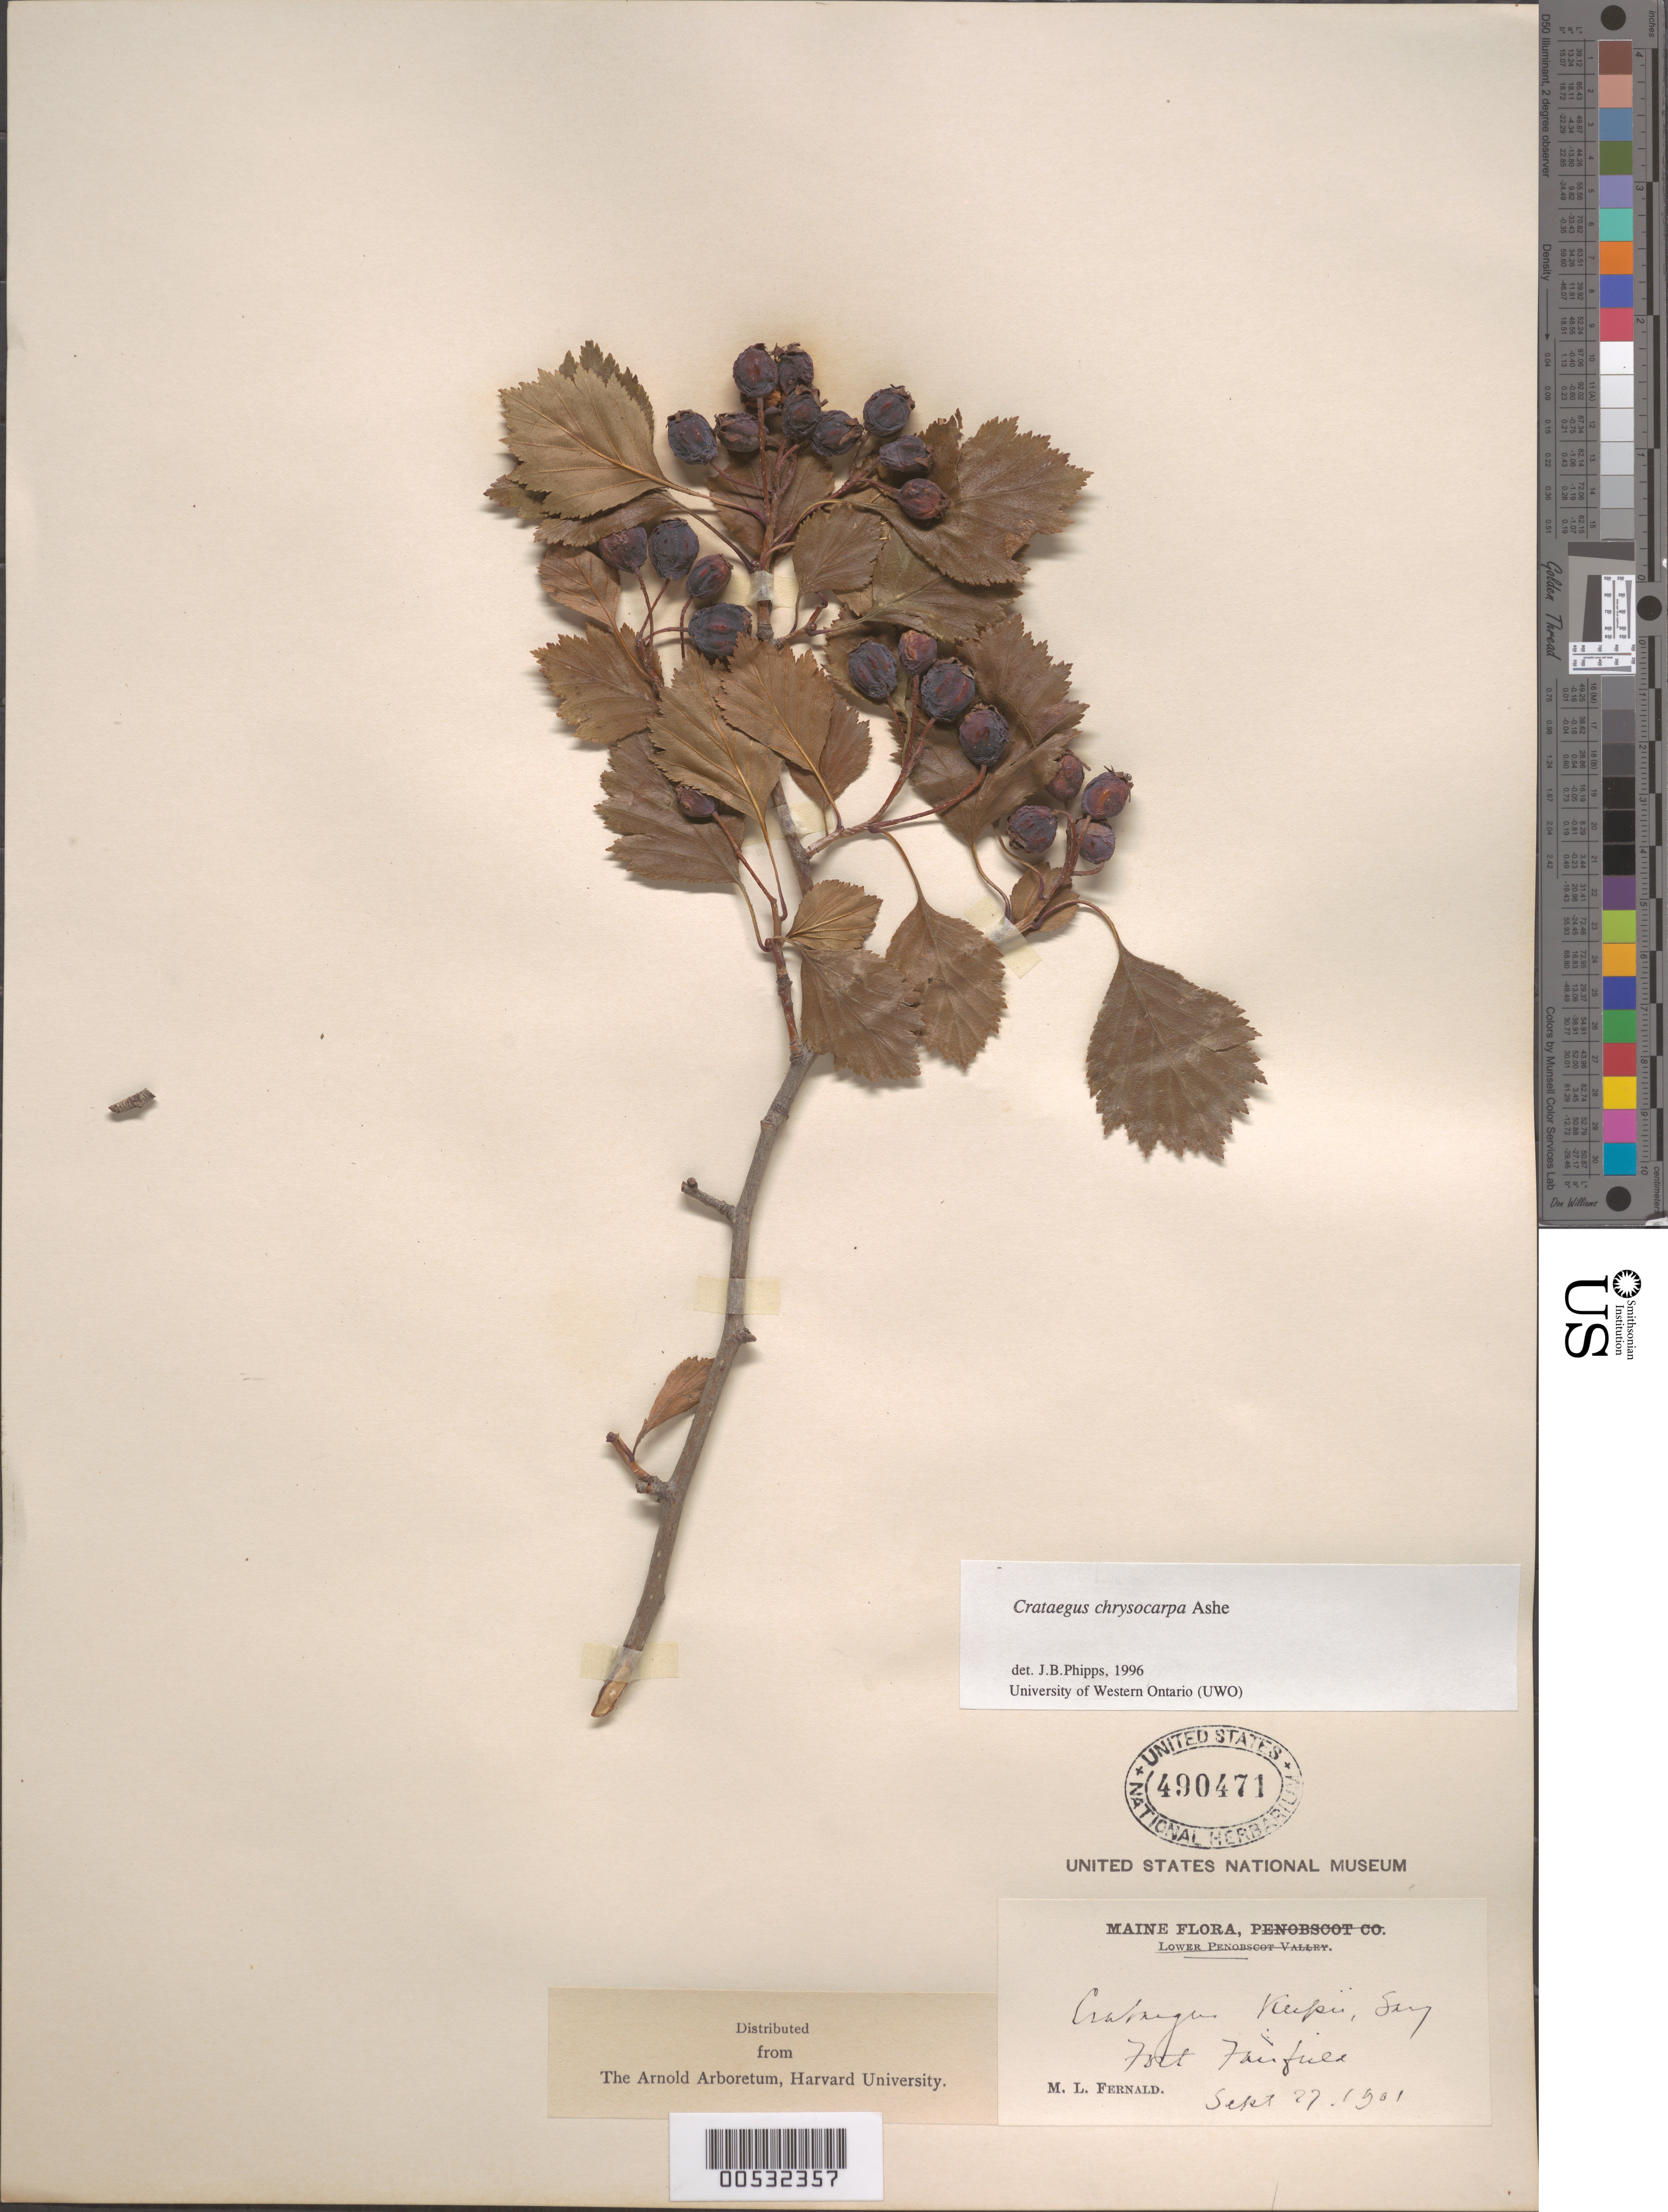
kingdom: Plantae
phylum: Tracheophyta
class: Magnoliopsida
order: Rosales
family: Rosaceae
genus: Crataegus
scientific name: Crataegus chrysocarpa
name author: Ashe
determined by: Phipps, James B., (UWO), University of Western Ontario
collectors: M. L. Fernald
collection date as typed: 27 Sep 1901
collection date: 1901-09-27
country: United States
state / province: Maine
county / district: Aroostook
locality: Fort Fairfield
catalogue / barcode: US 490471